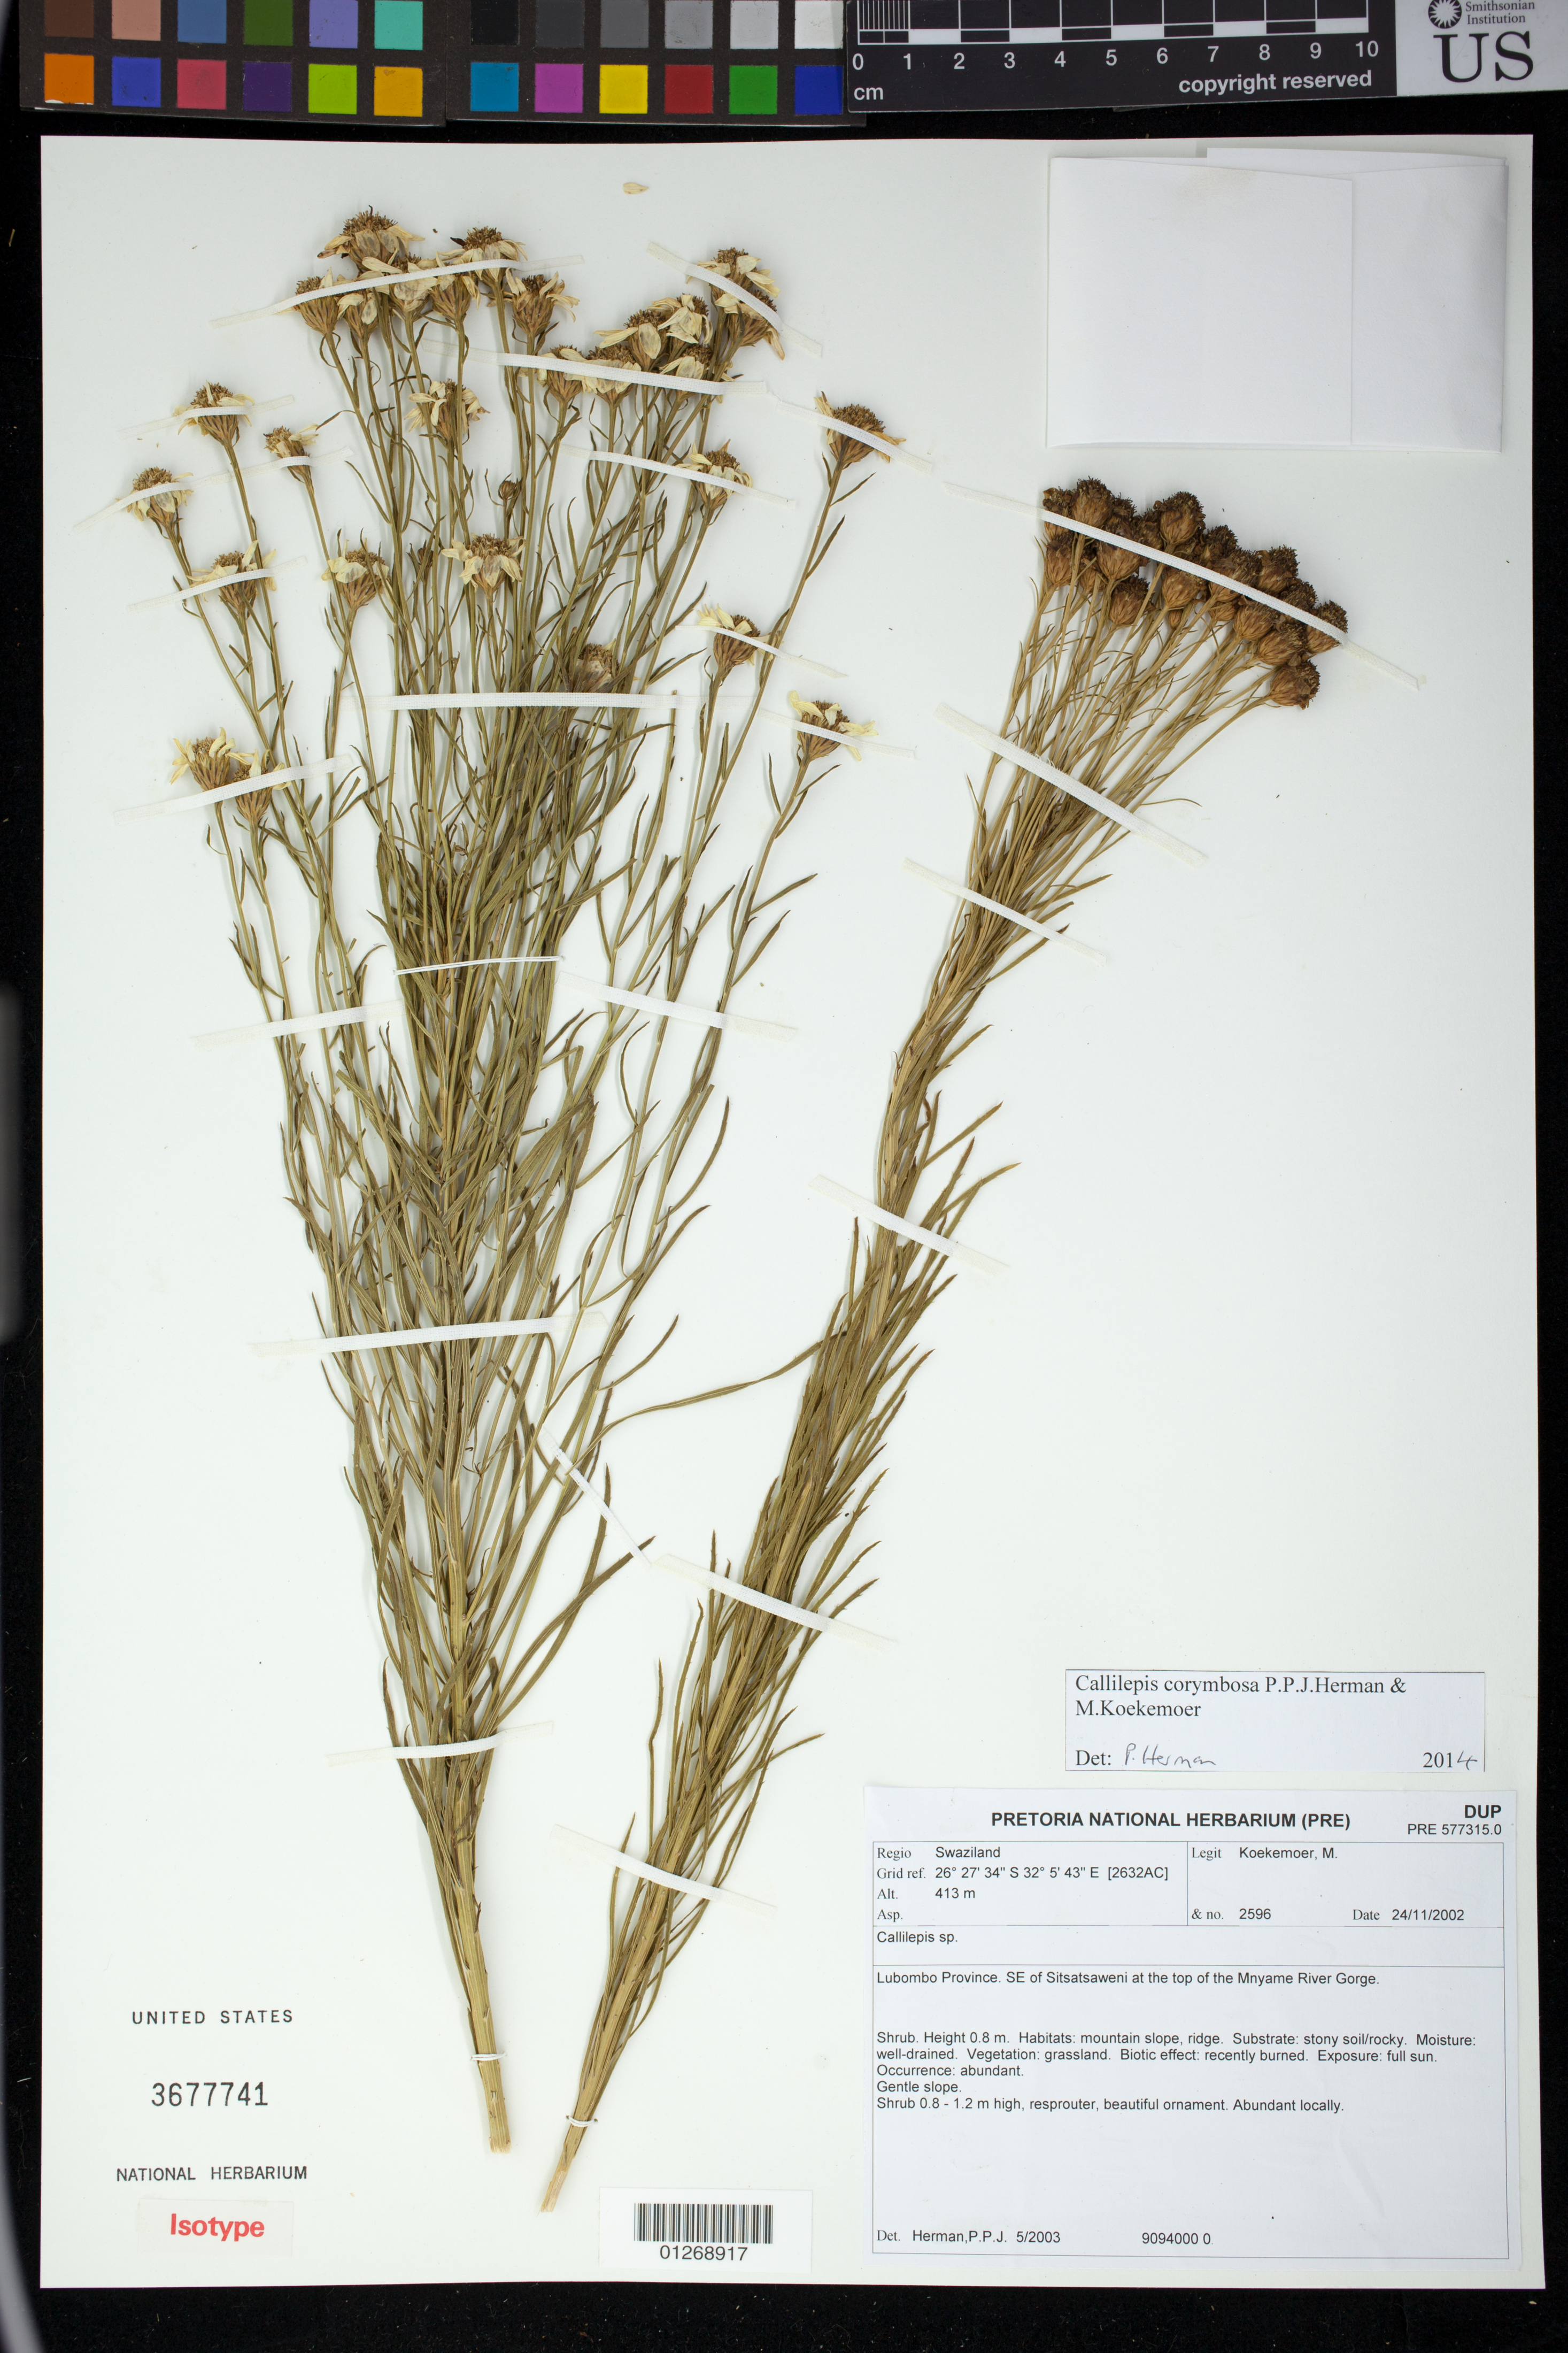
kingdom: Plantae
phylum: Tracheophyta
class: Magnoliopsida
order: Asterales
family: Asteraceae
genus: Callilepis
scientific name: Callilepis corymbosa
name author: P.P.J. Herman & Koek.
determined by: Herman, P. P. J.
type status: Isotype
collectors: P. P. J. Herman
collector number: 2596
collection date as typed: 24/11/2002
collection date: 2002-11-24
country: Eswatini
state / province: Lubombo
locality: Lubombo Province. SE of Sitsatsaweni at the top of the Mnyame River Gorge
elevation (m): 413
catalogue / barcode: US 3677741